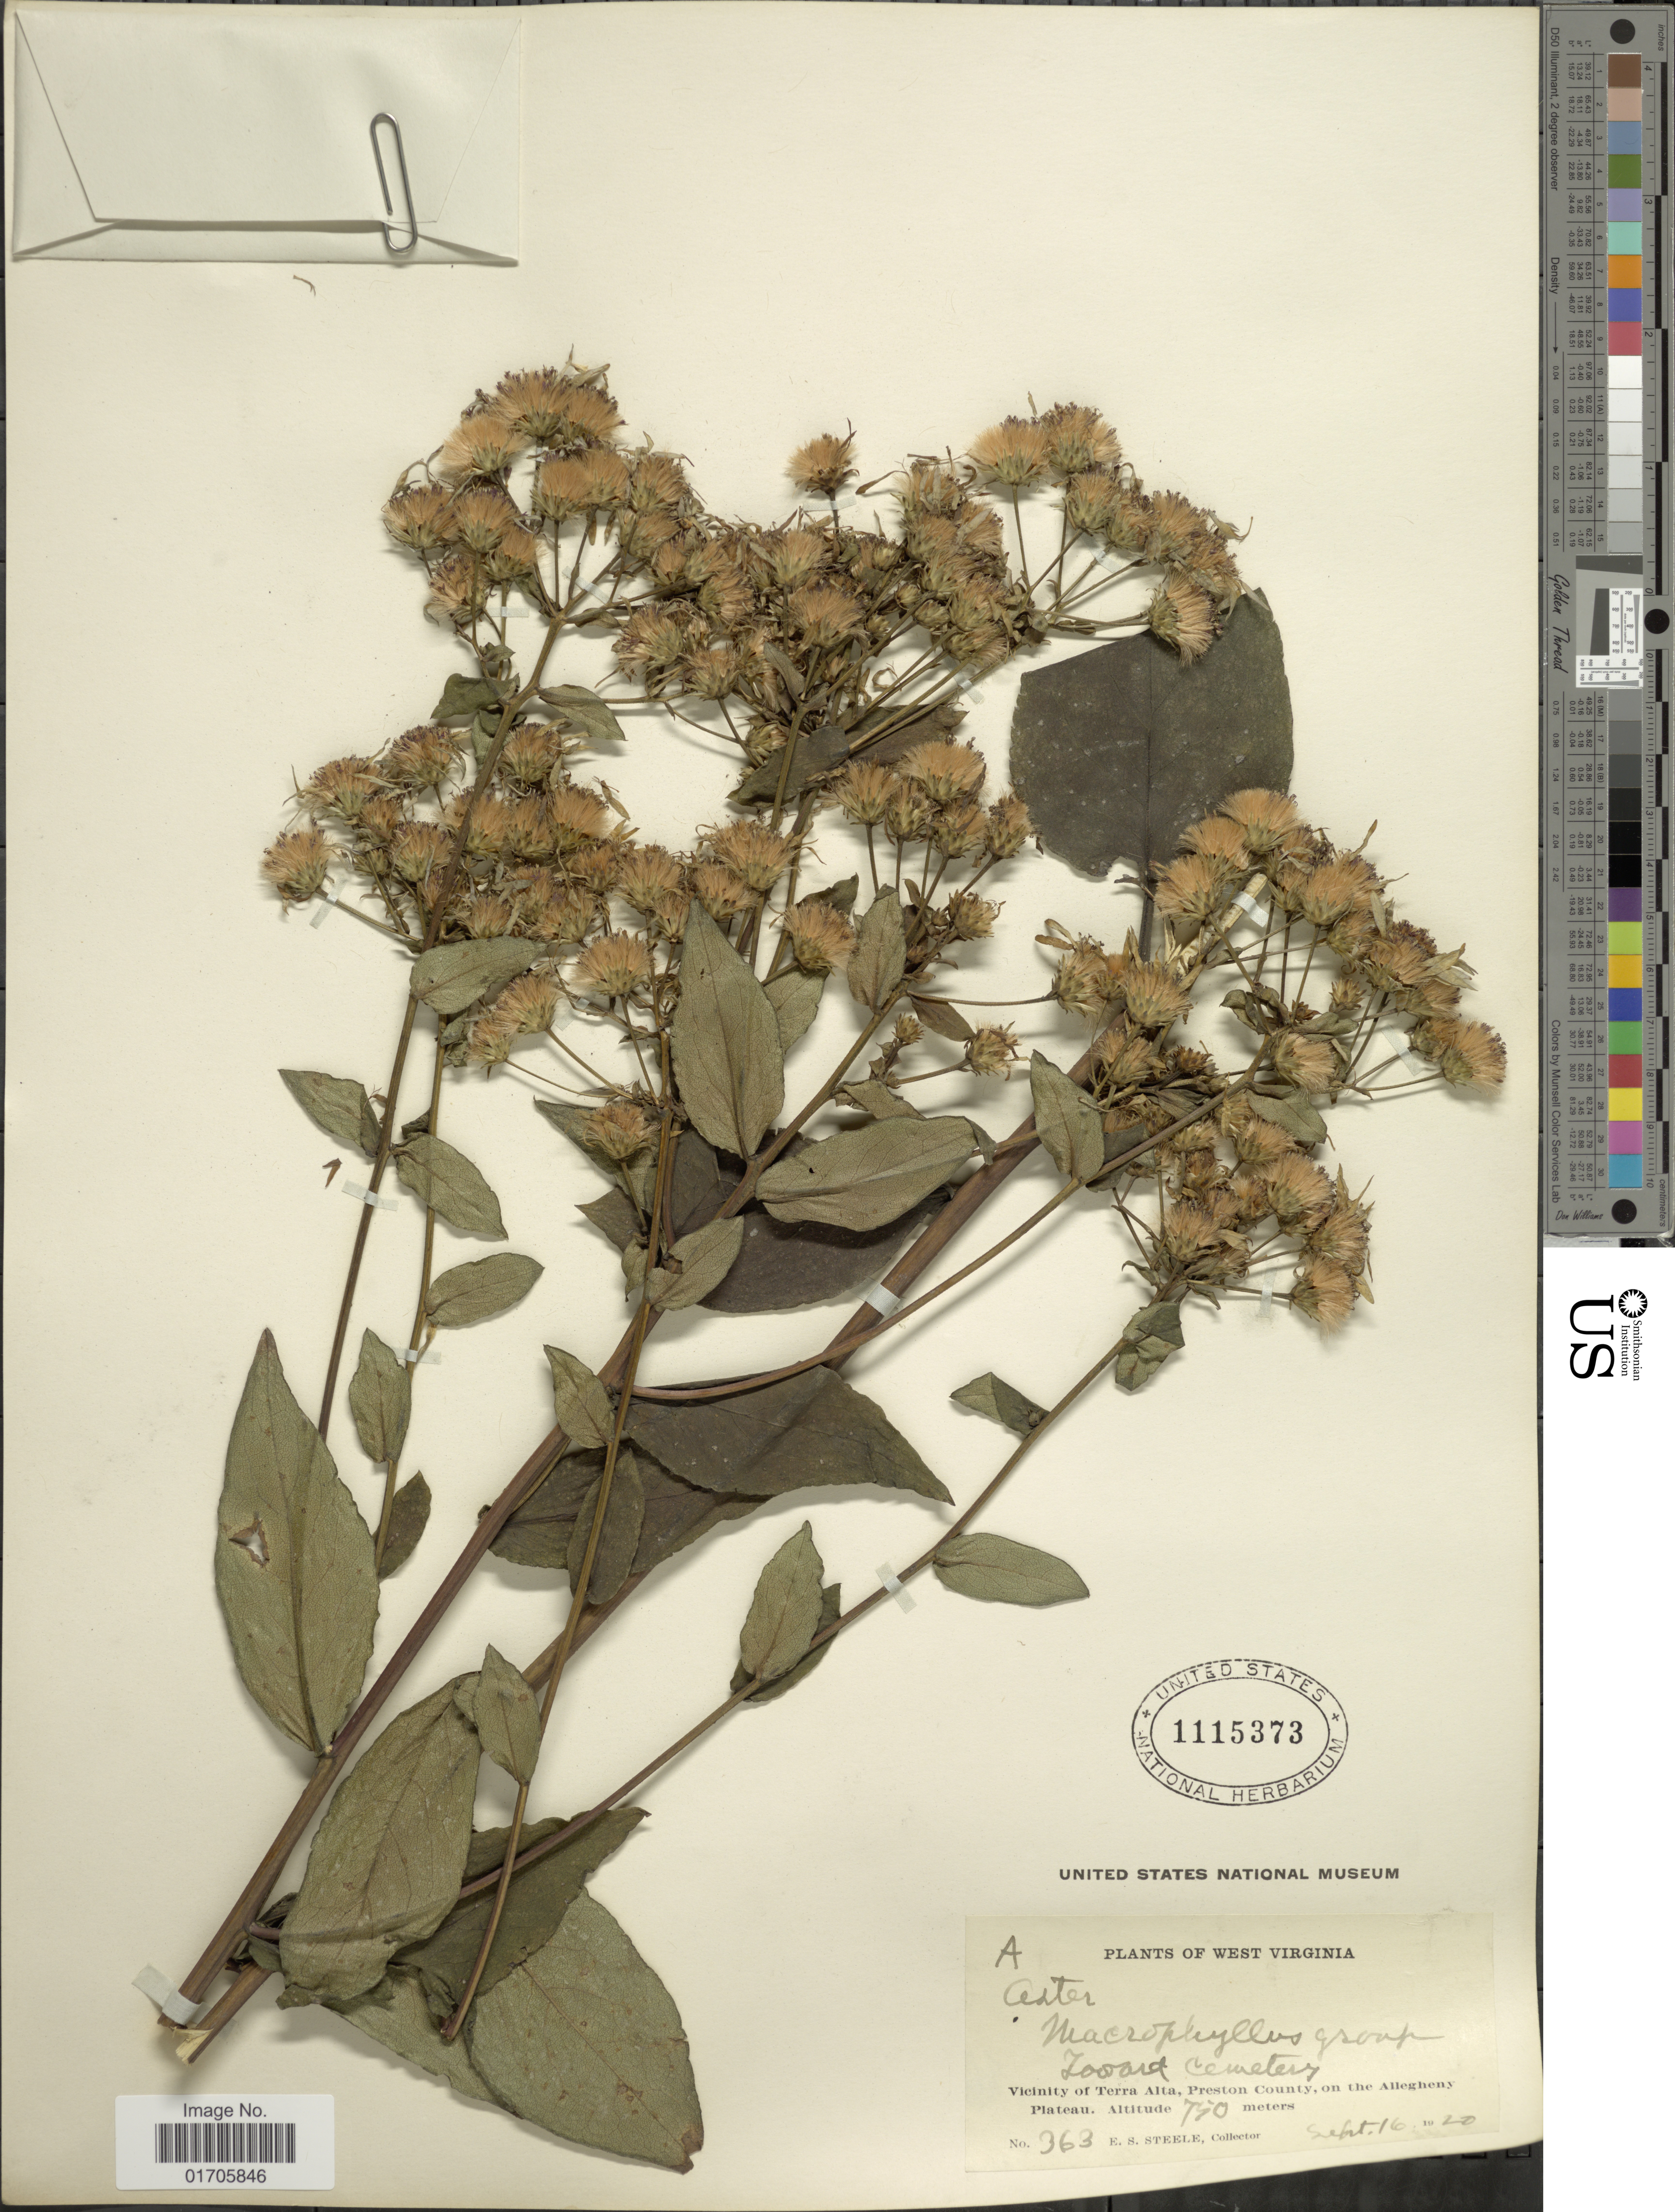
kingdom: Plantae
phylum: Tracheophyta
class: Magnoliopsida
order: Asterales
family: Asteraceae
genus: Eurybia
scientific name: Eurybia macrophylla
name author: (L.) Cass.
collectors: E. Steele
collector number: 363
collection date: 1920-09-16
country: United States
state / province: West Virginia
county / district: Preston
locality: Toward Cemetery. Vicinity of Terra Alta, Preston County, on the Allegheny Plateau.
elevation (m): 750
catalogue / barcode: US 1115373